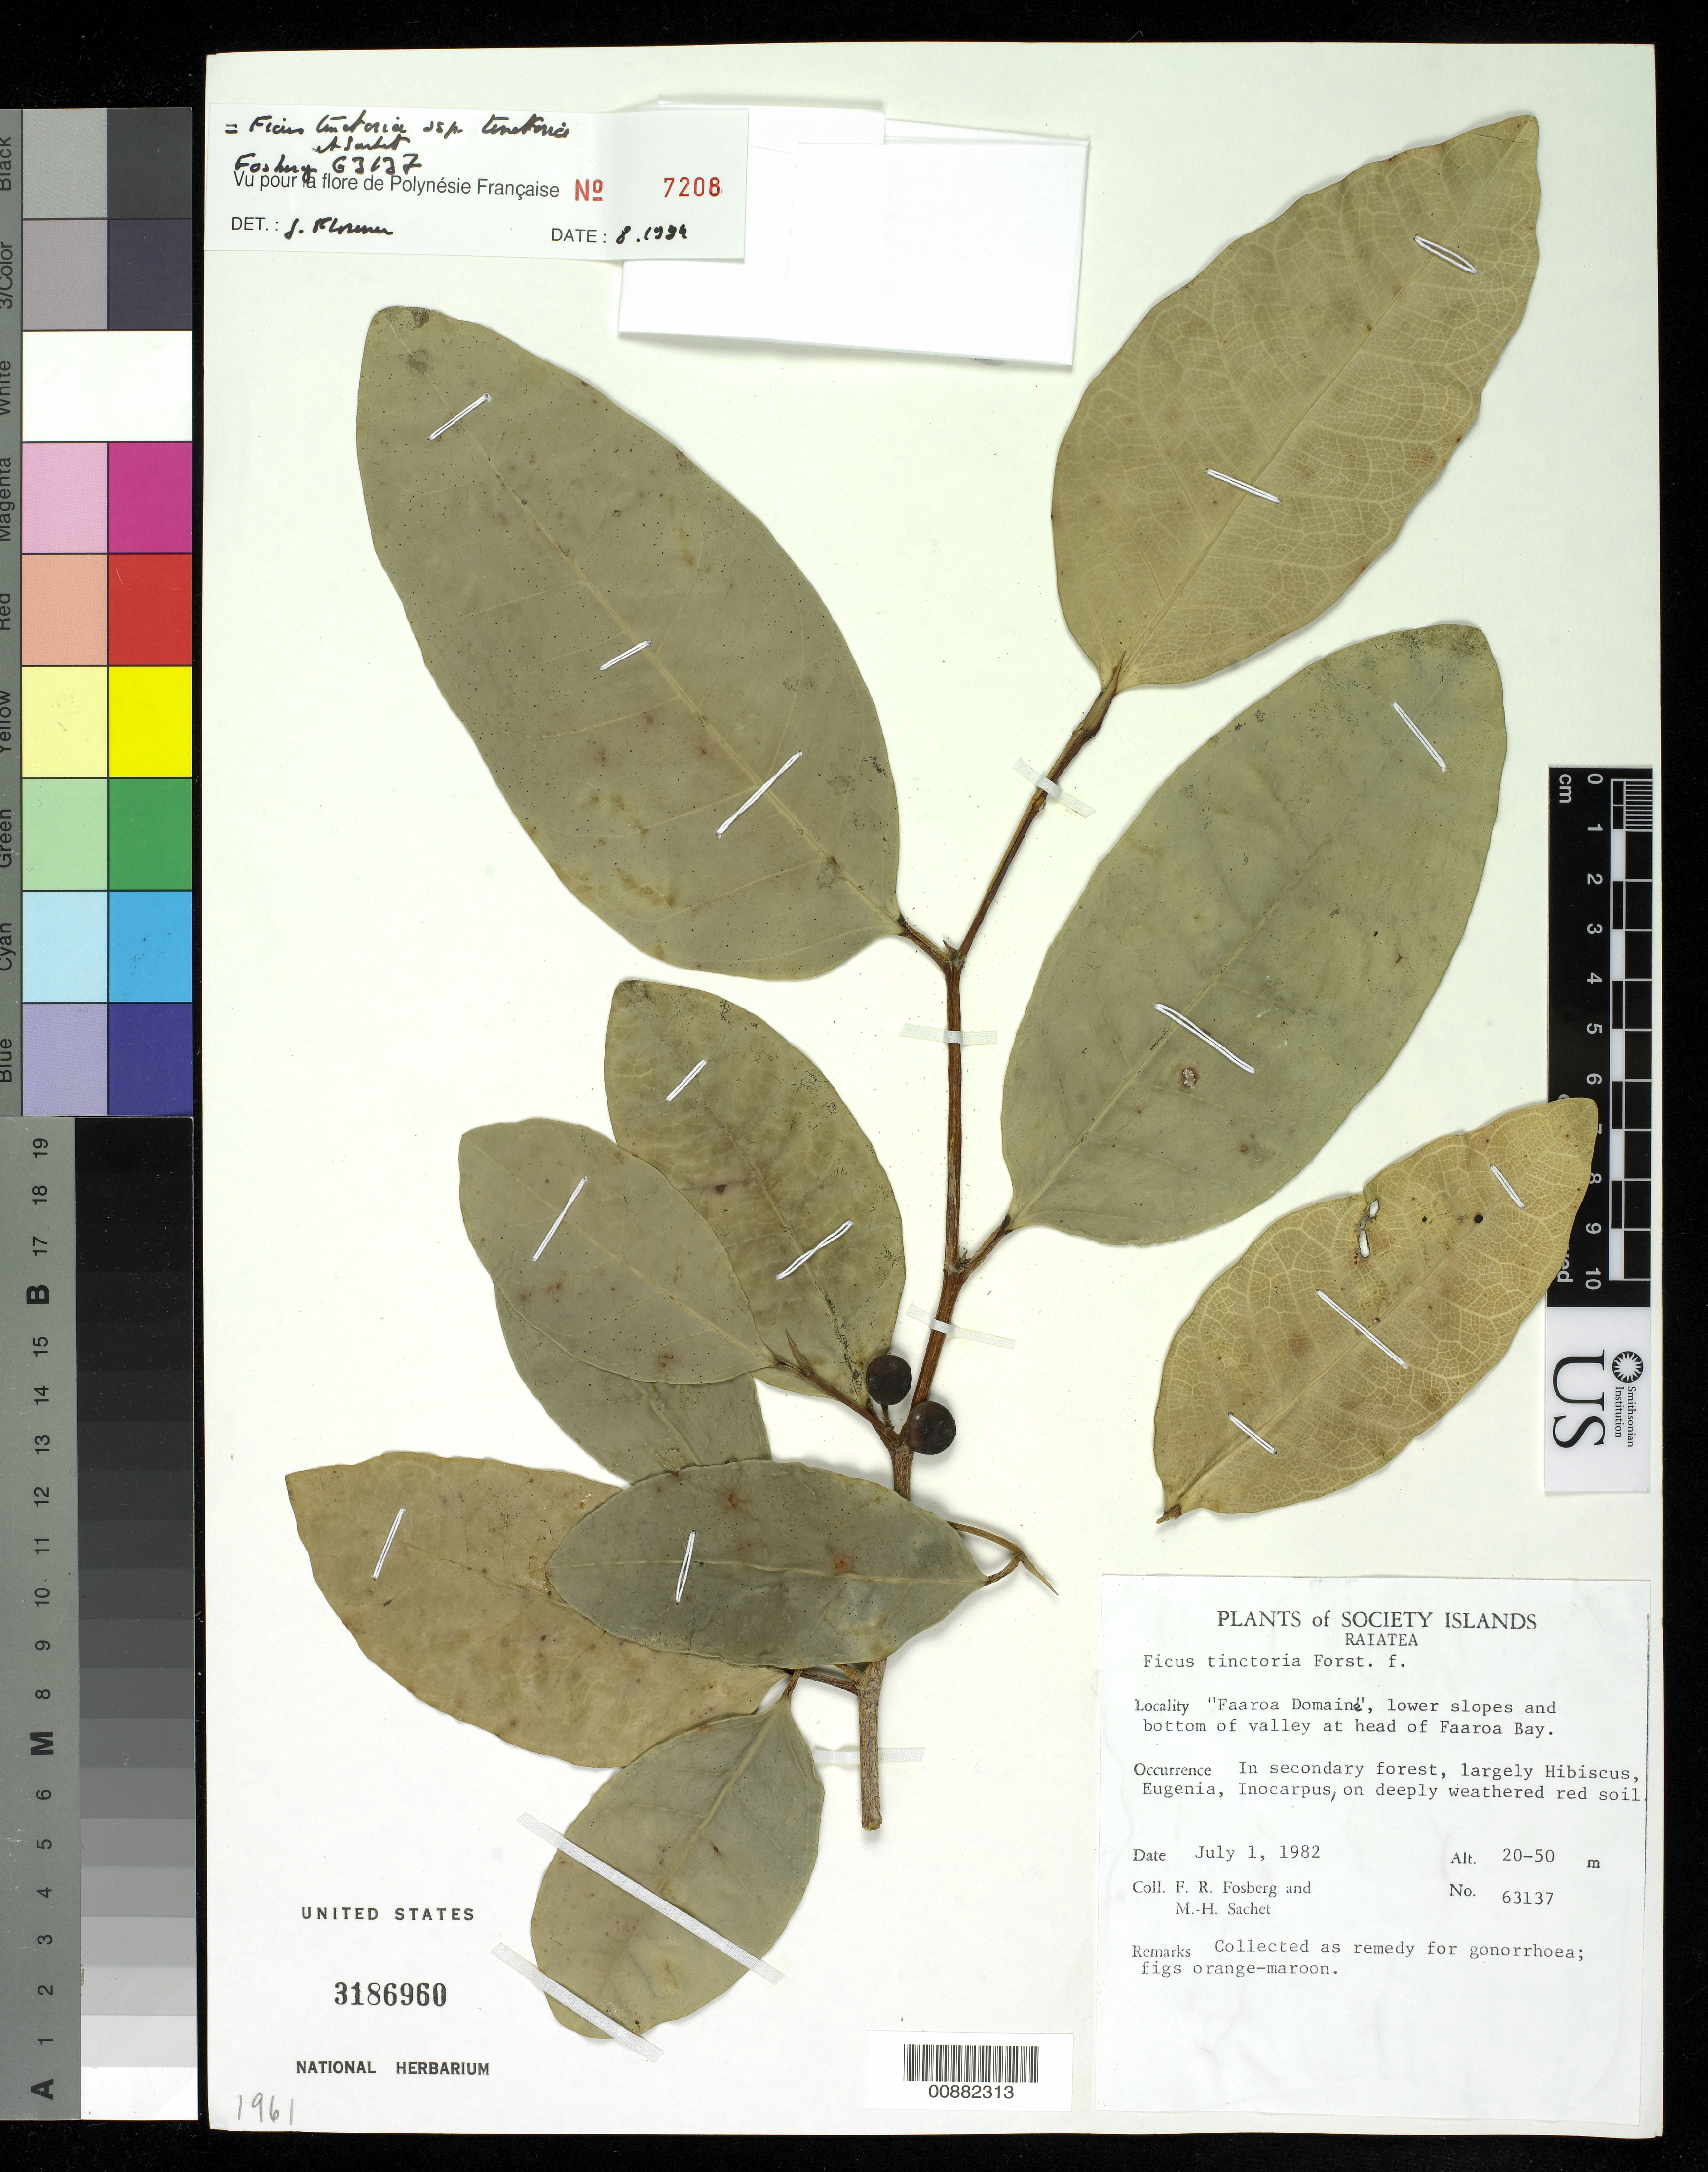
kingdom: Plantae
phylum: Tracheophyta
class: Magnoliopsida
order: Rosales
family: Moraceae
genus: Ficus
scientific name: Ficus tinctoria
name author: G. Forst.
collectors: F. R. Fosberg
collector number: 63137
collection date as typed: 01 Jul 1982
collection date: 1982-07-01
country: French Polynesia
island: Raiatea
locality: Faaroa Domaine, lower slopes and bottom of valley at head of Faaroa Bay.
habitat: in secondary forest, largely Hibiscus, Eugenia, inocarpus, on deeply weather red soil.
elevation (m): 20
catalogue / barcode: US 3186960